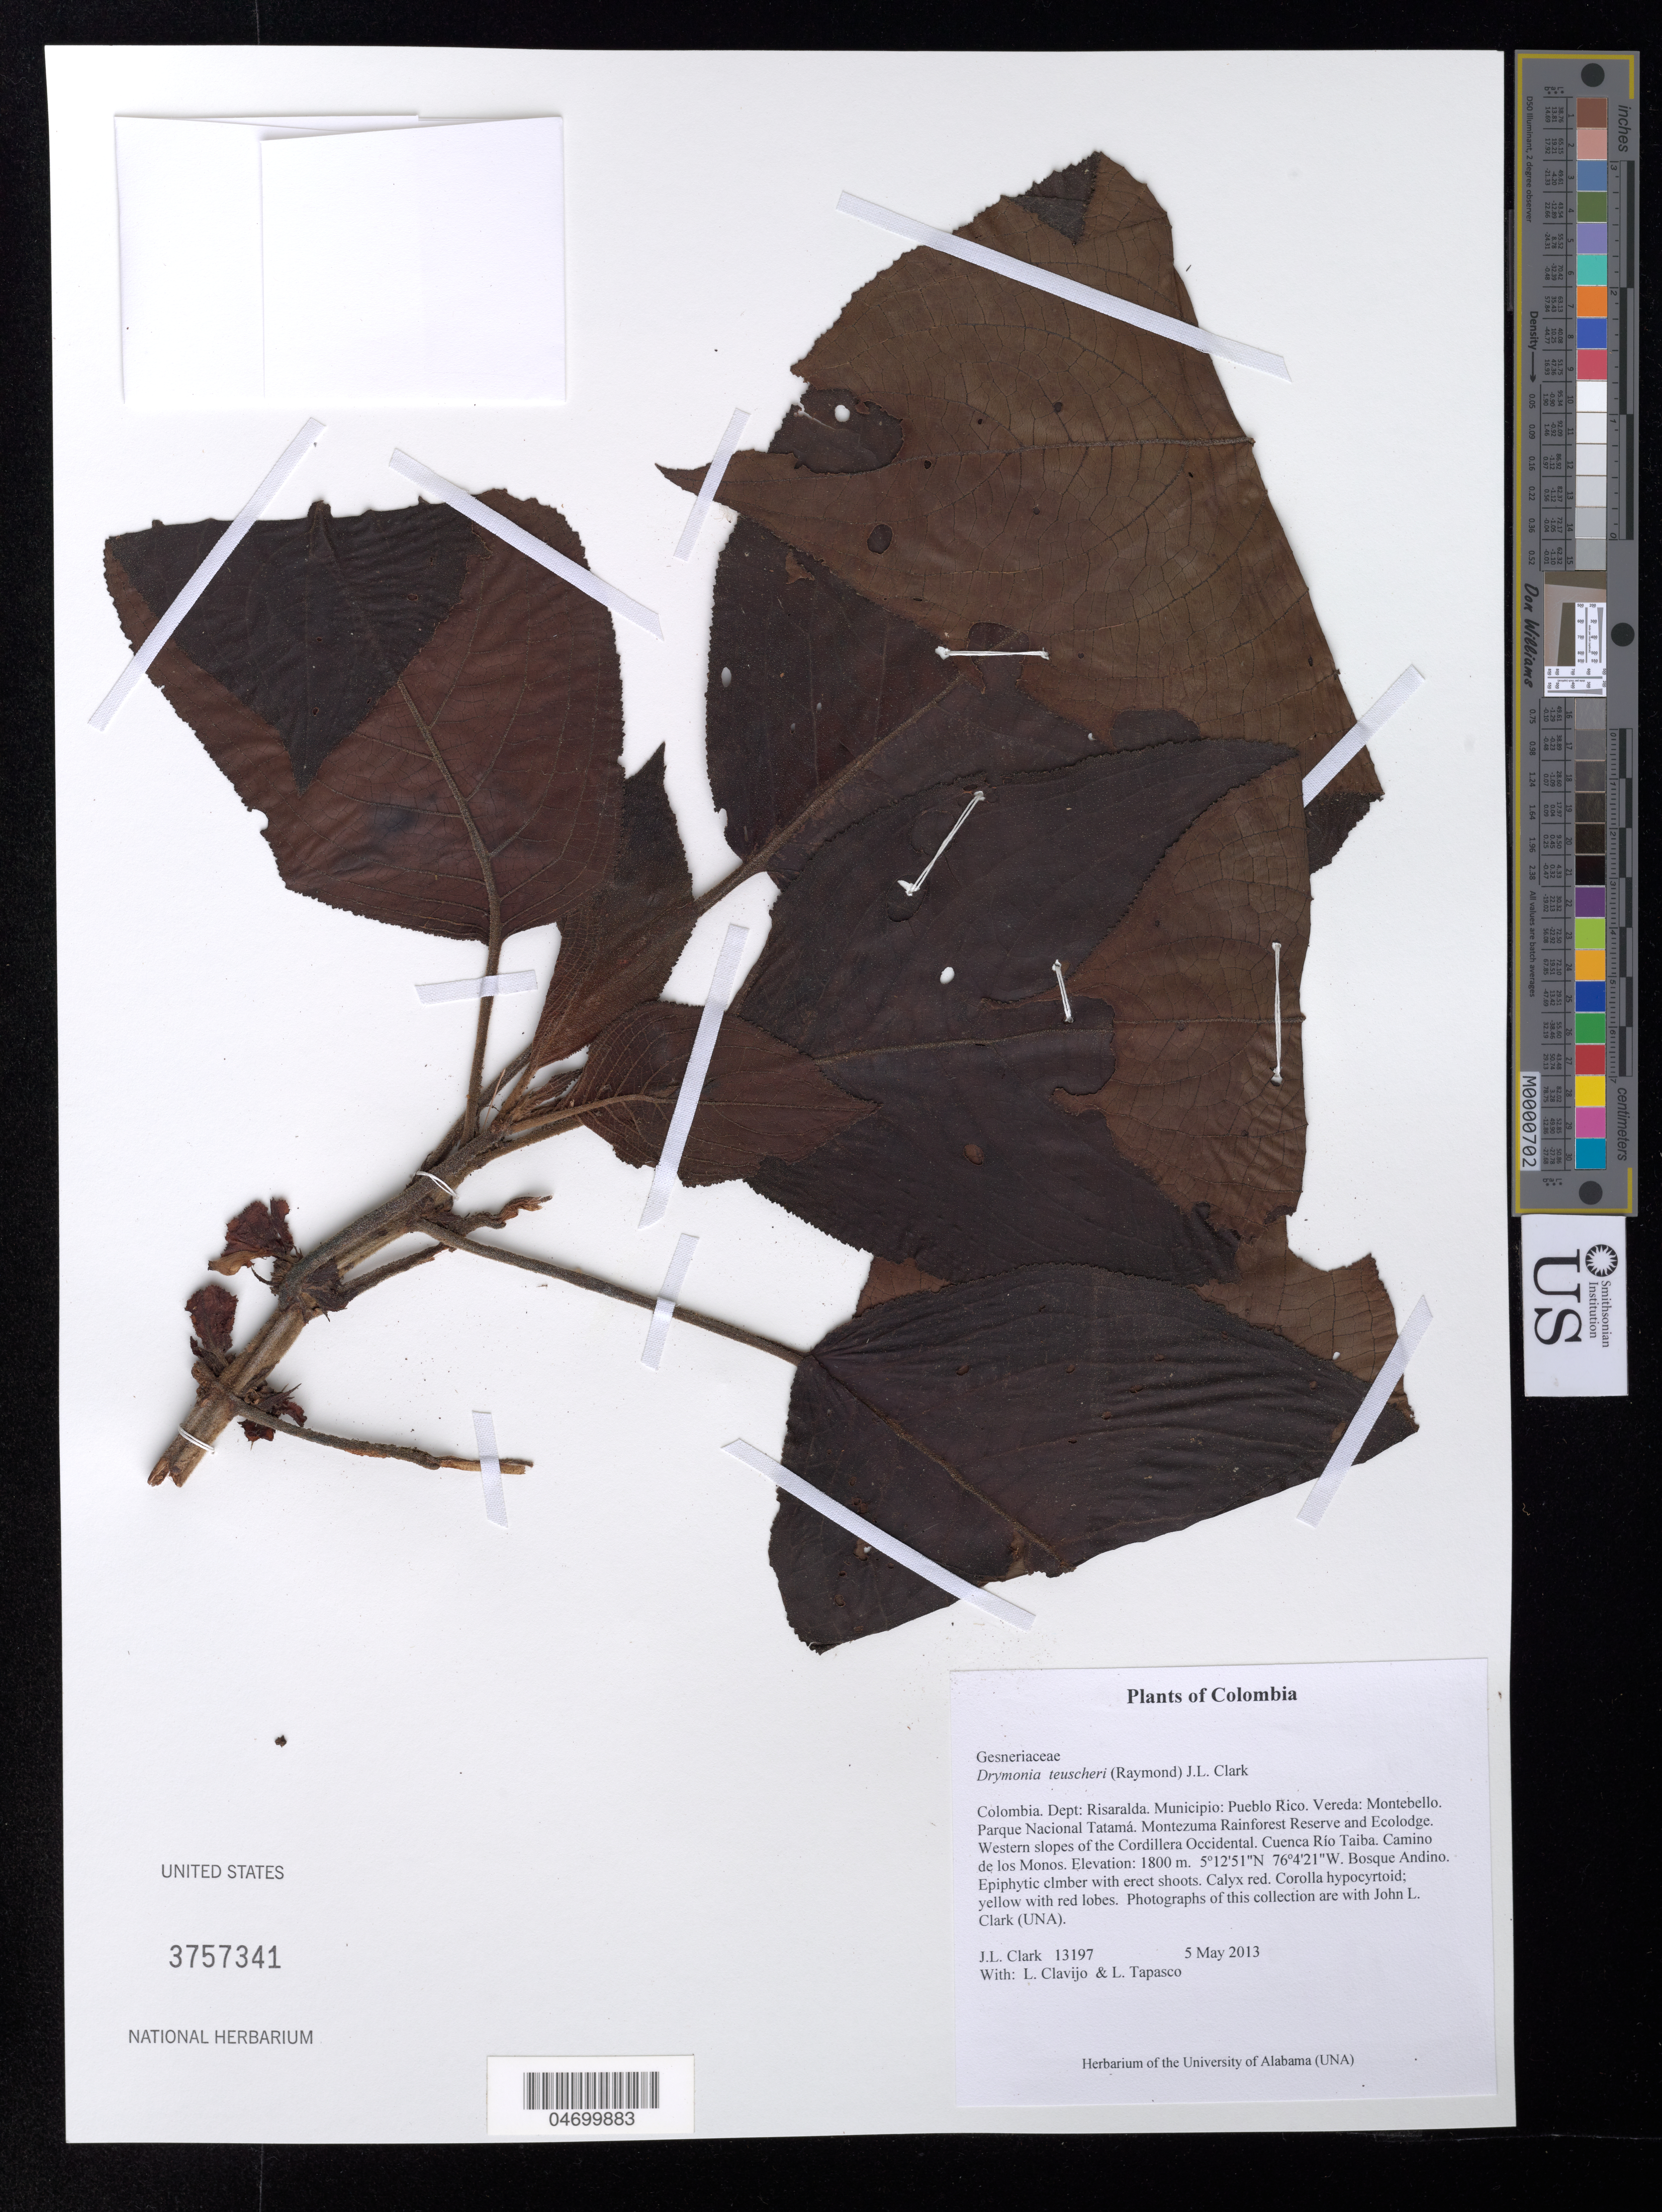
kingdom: Plantae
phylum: Tracheophyta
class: Magnoliopsida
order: Lamiales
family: Gesneriaceae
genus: Drymonia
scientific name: Drymonia teuscheri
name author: (Raymond) J.L. Clark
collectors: J. L. Clark, L. Clavijo & D. Olstein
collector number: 13197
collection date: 2013-05-05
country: Colombia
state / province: Risaralda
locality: Dept: Risaralda. Municipio: Pueblo Rico. Vereda: Montebello. Parque Nacional Tatamá. Montezuma Rainforest Reserve and Ecolodge. Western slopes of the Cordillera Occidental. Cuenca Río Taiba. Camino de los Monos.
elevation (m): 1800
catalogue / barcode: US 3757341